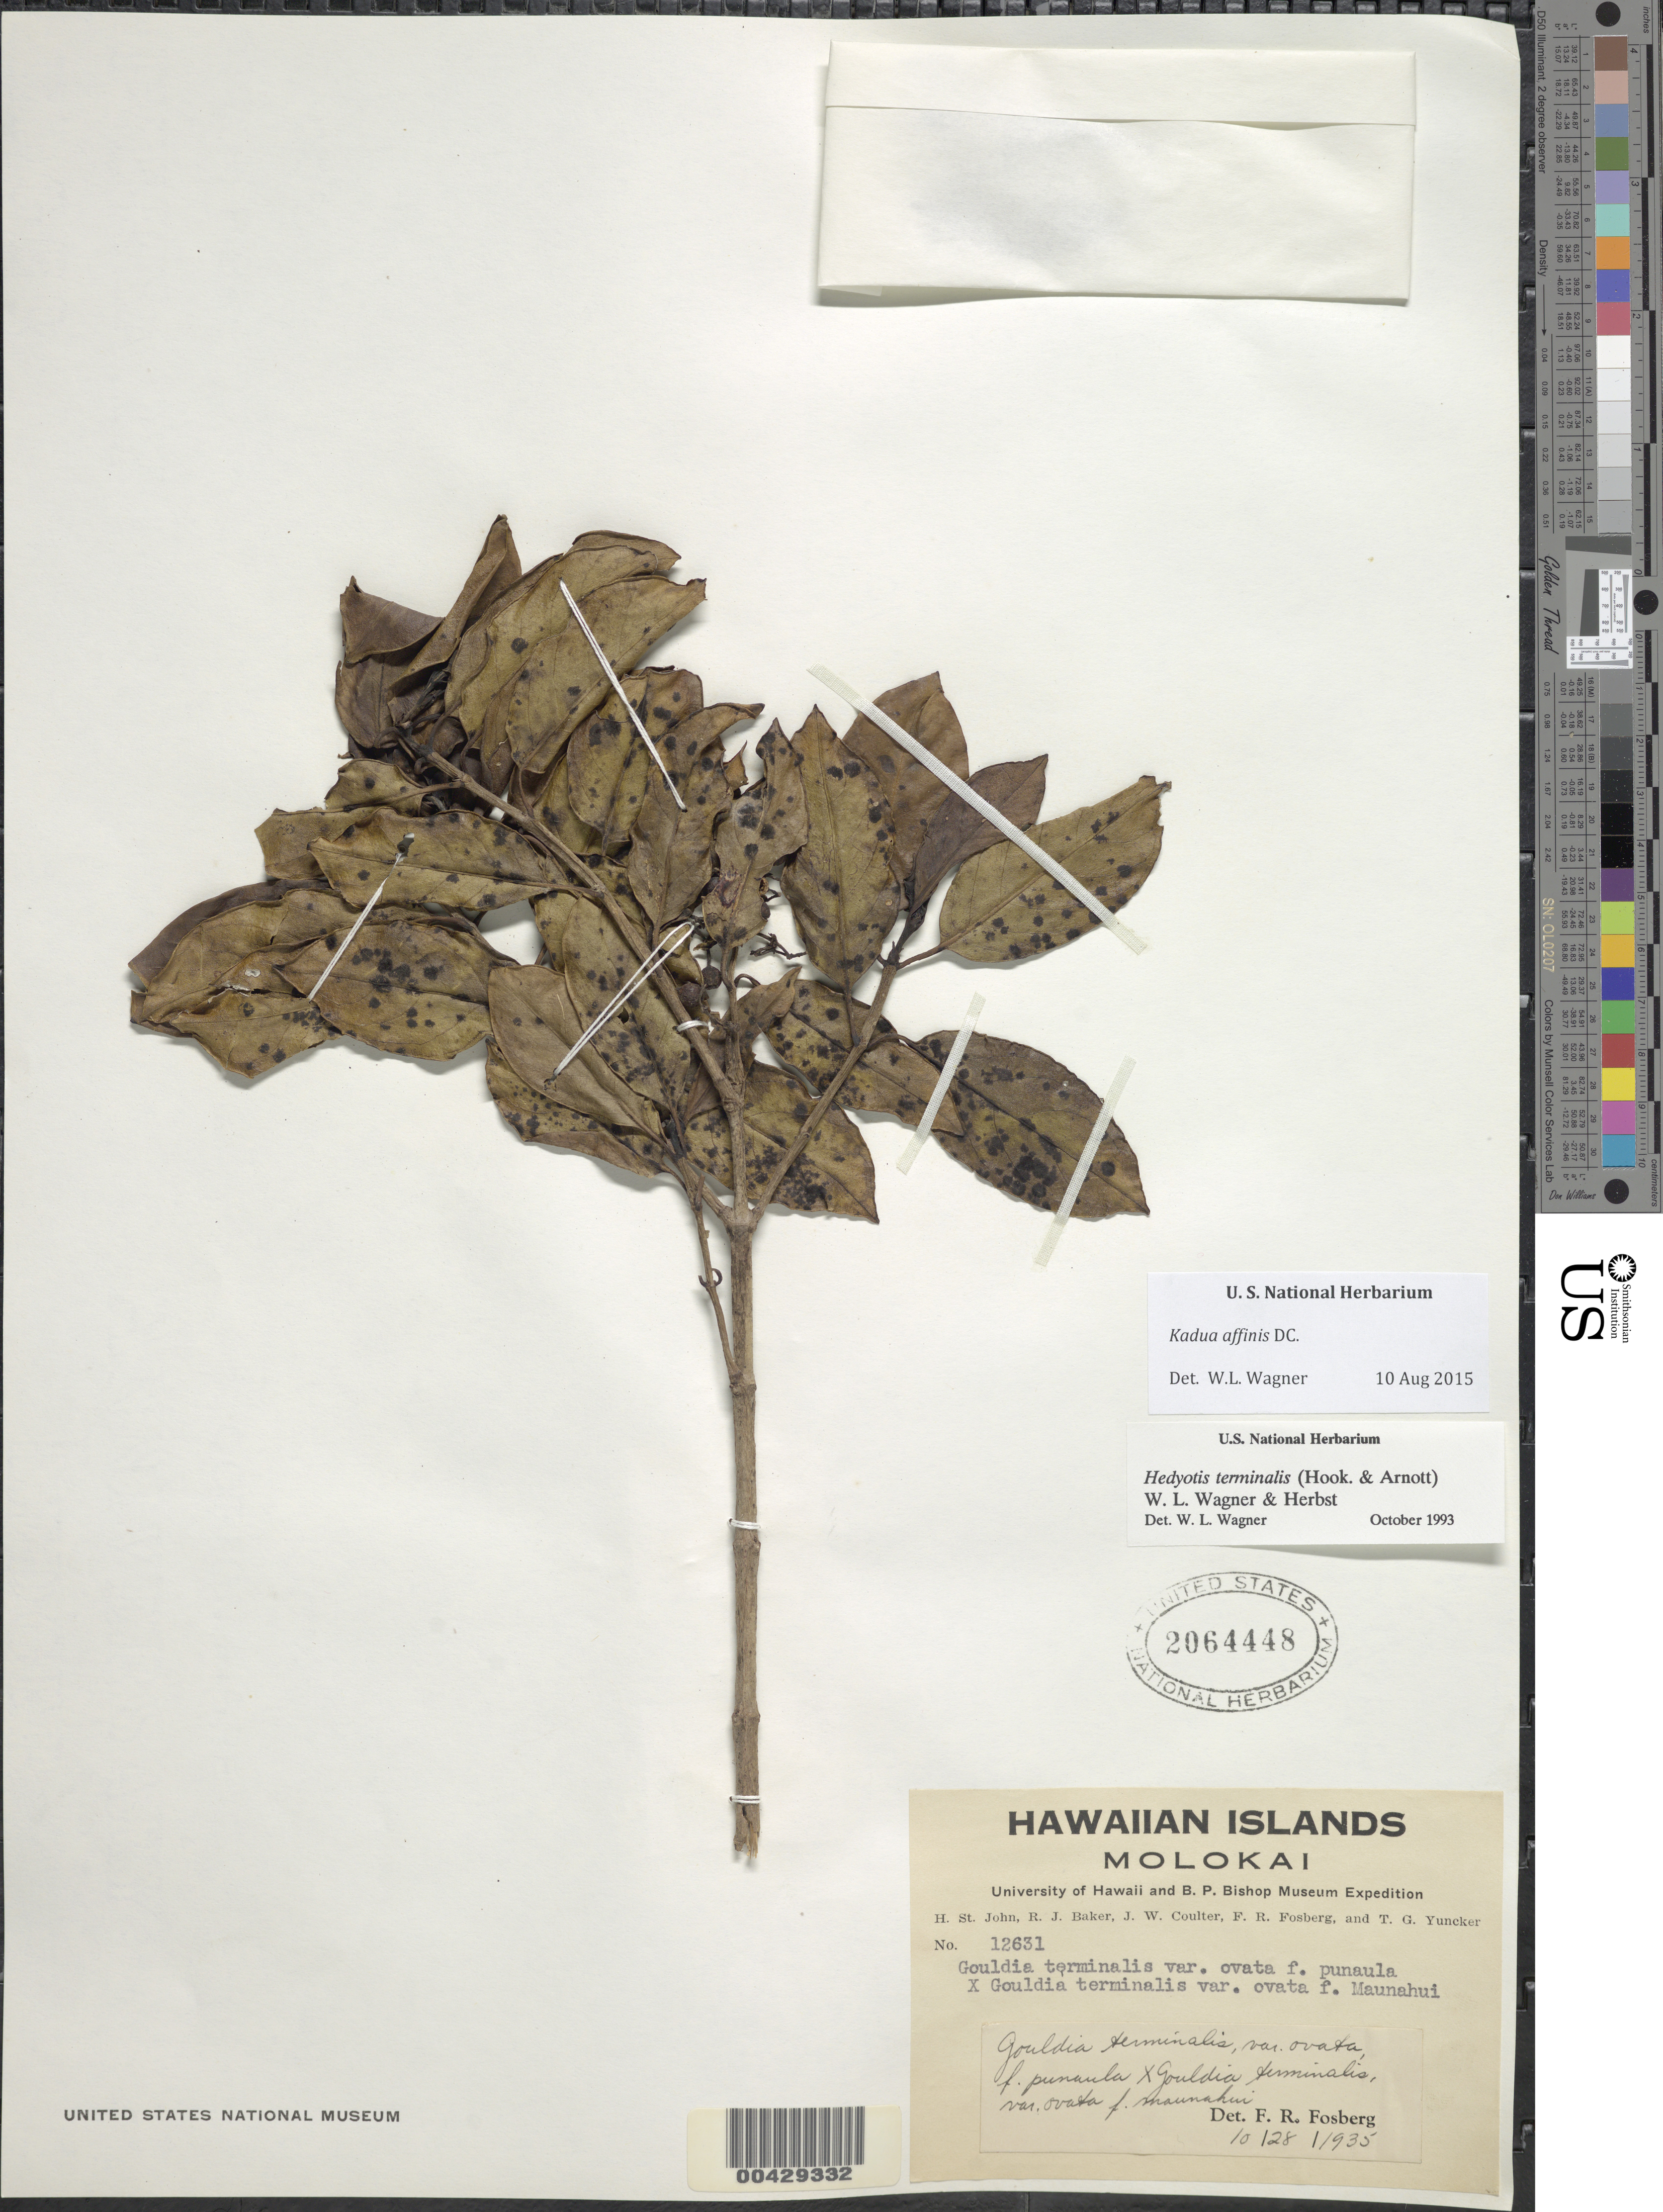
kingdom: Plantae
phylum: Tracheophyta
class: Magnoliopsida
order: Gentianales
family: Rubiaceae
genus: Kadua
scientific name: Kadua affinis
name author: DC.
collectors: H. St. John, R. J. Baker, J. W. Coulter, F. R. Fosberg & T. G. Yuncker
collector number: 12631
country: United States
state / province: Hawaii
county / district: Maui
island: Moloka'i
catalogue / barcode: US 2064448